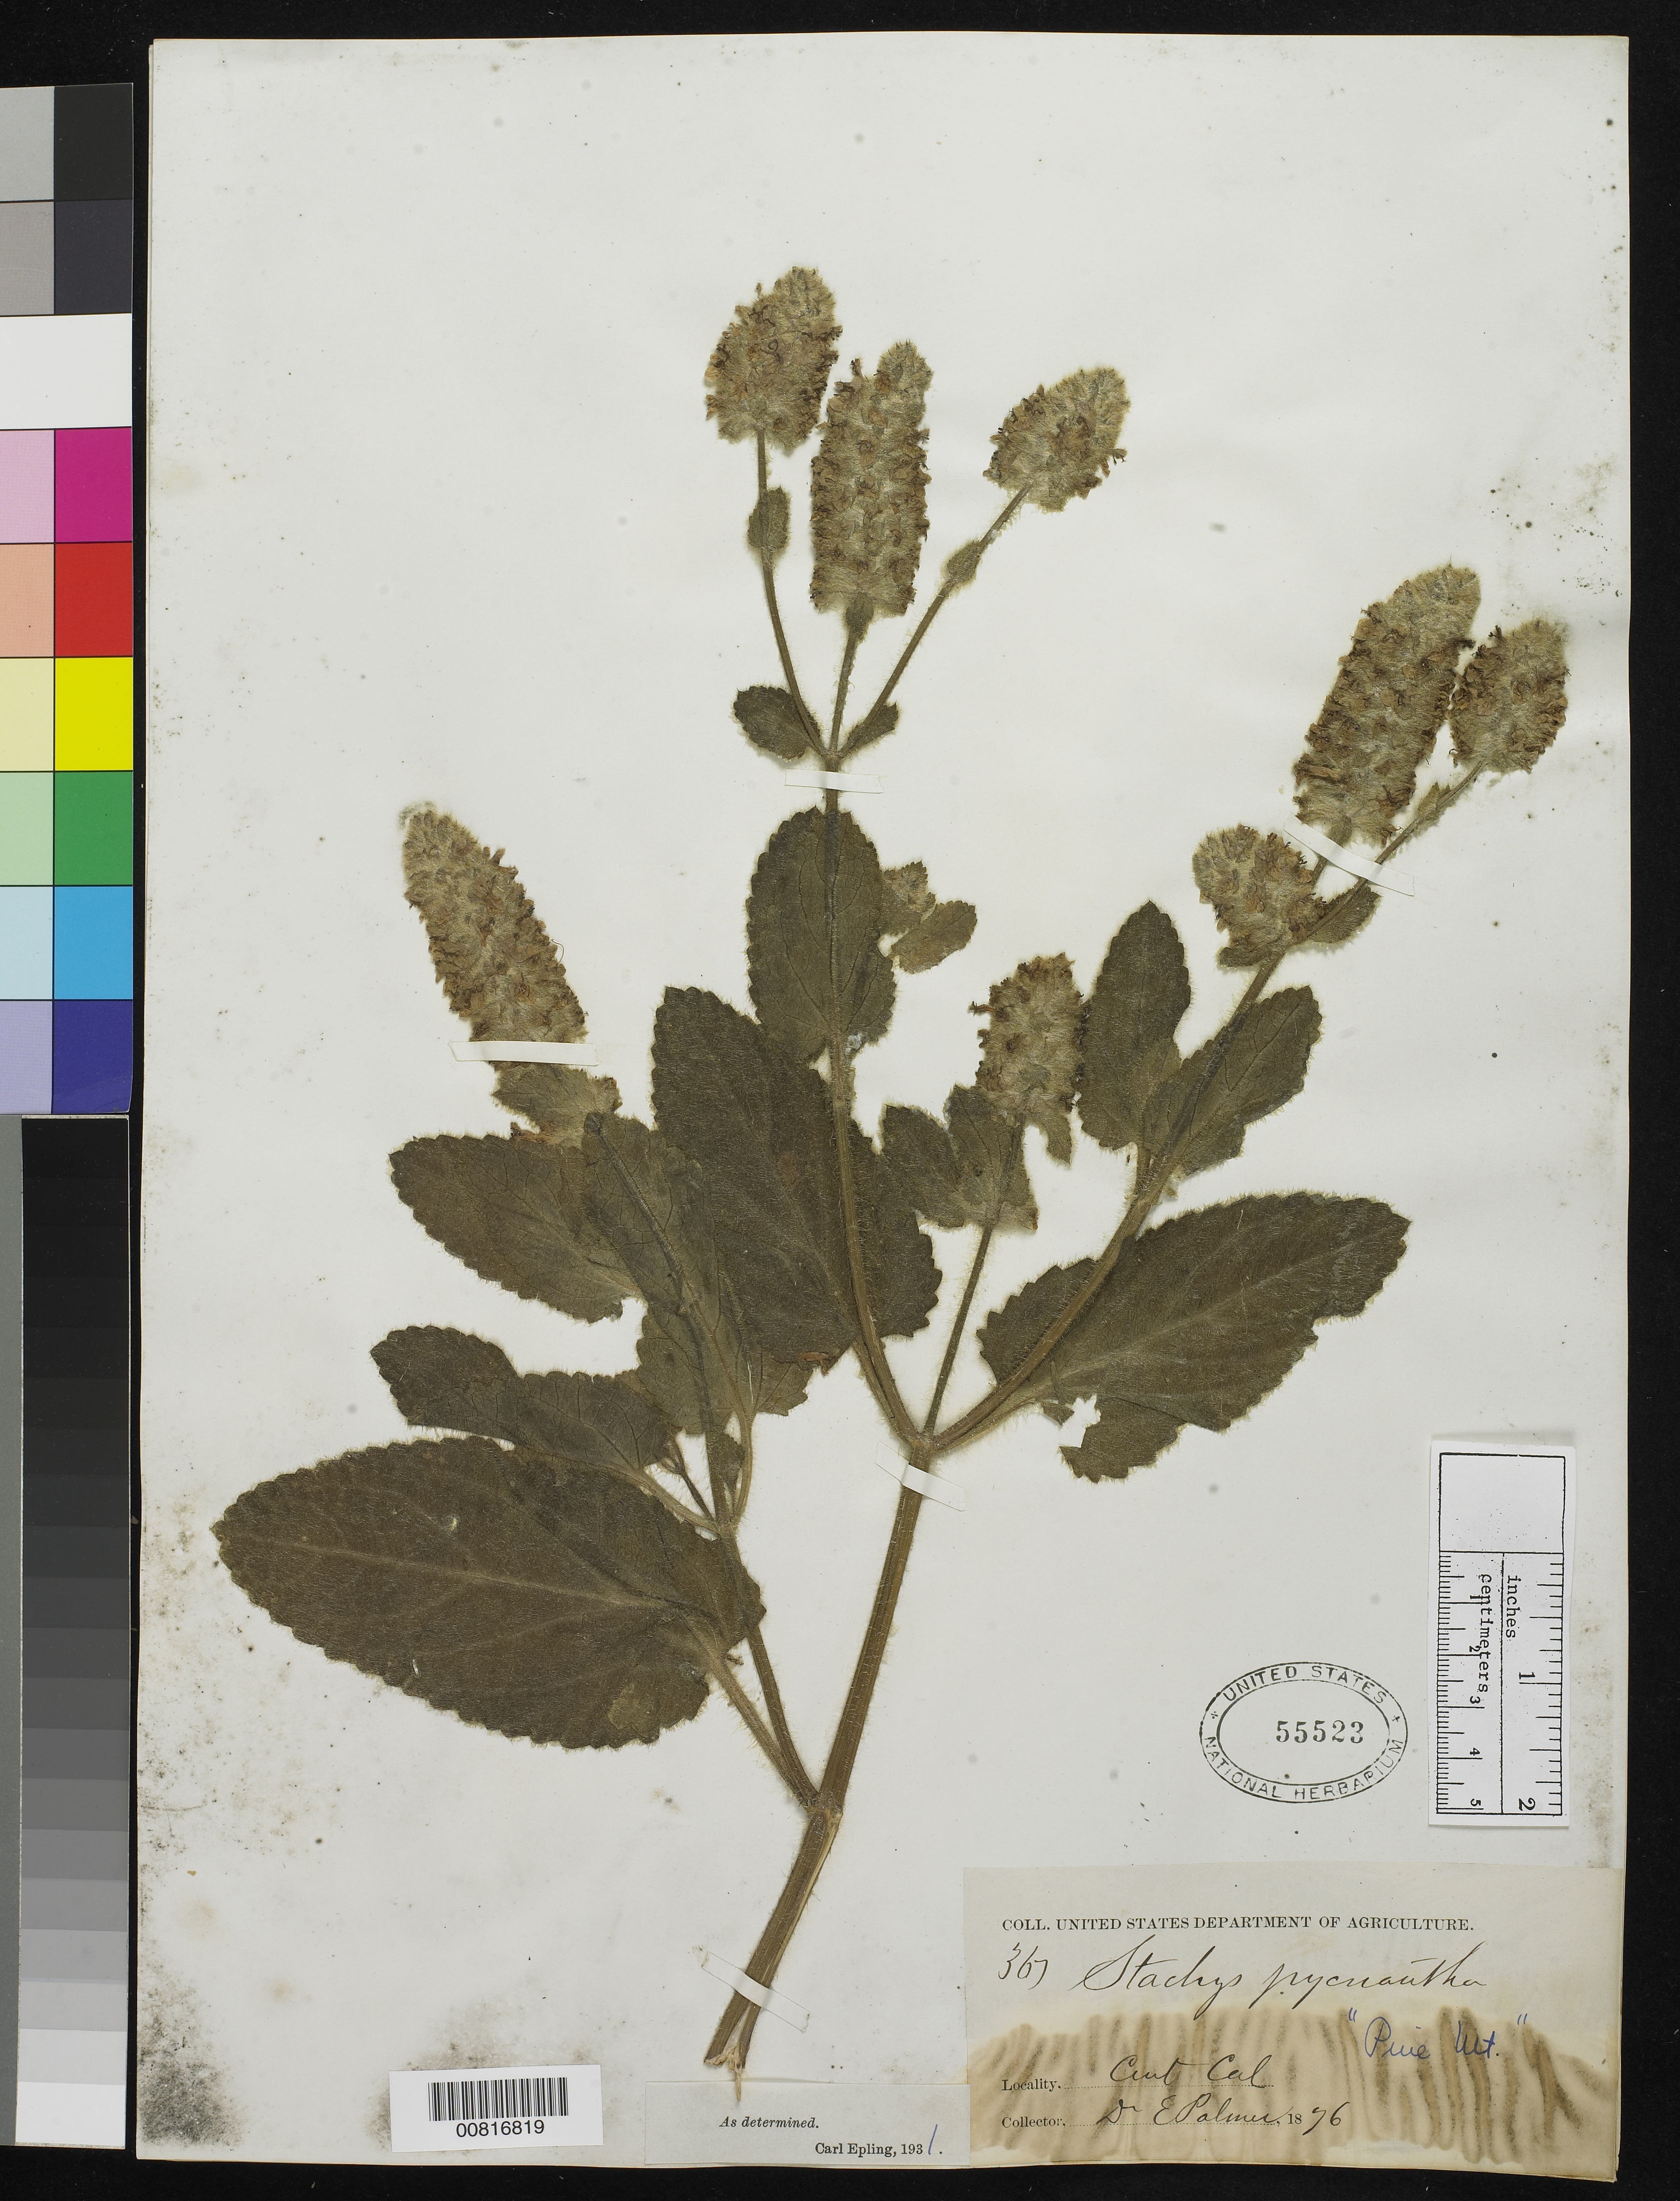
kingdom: Plantae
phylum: Tracheophyta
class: Magnoliopsida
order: Lamiales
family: Lamiaceae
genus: Stachys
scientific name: Stachys pycnantha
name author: Benth.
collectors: E. Palmer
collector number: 367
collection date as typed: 1876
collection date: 1876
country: United States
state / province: California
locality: Central California.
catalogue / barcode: US 55523